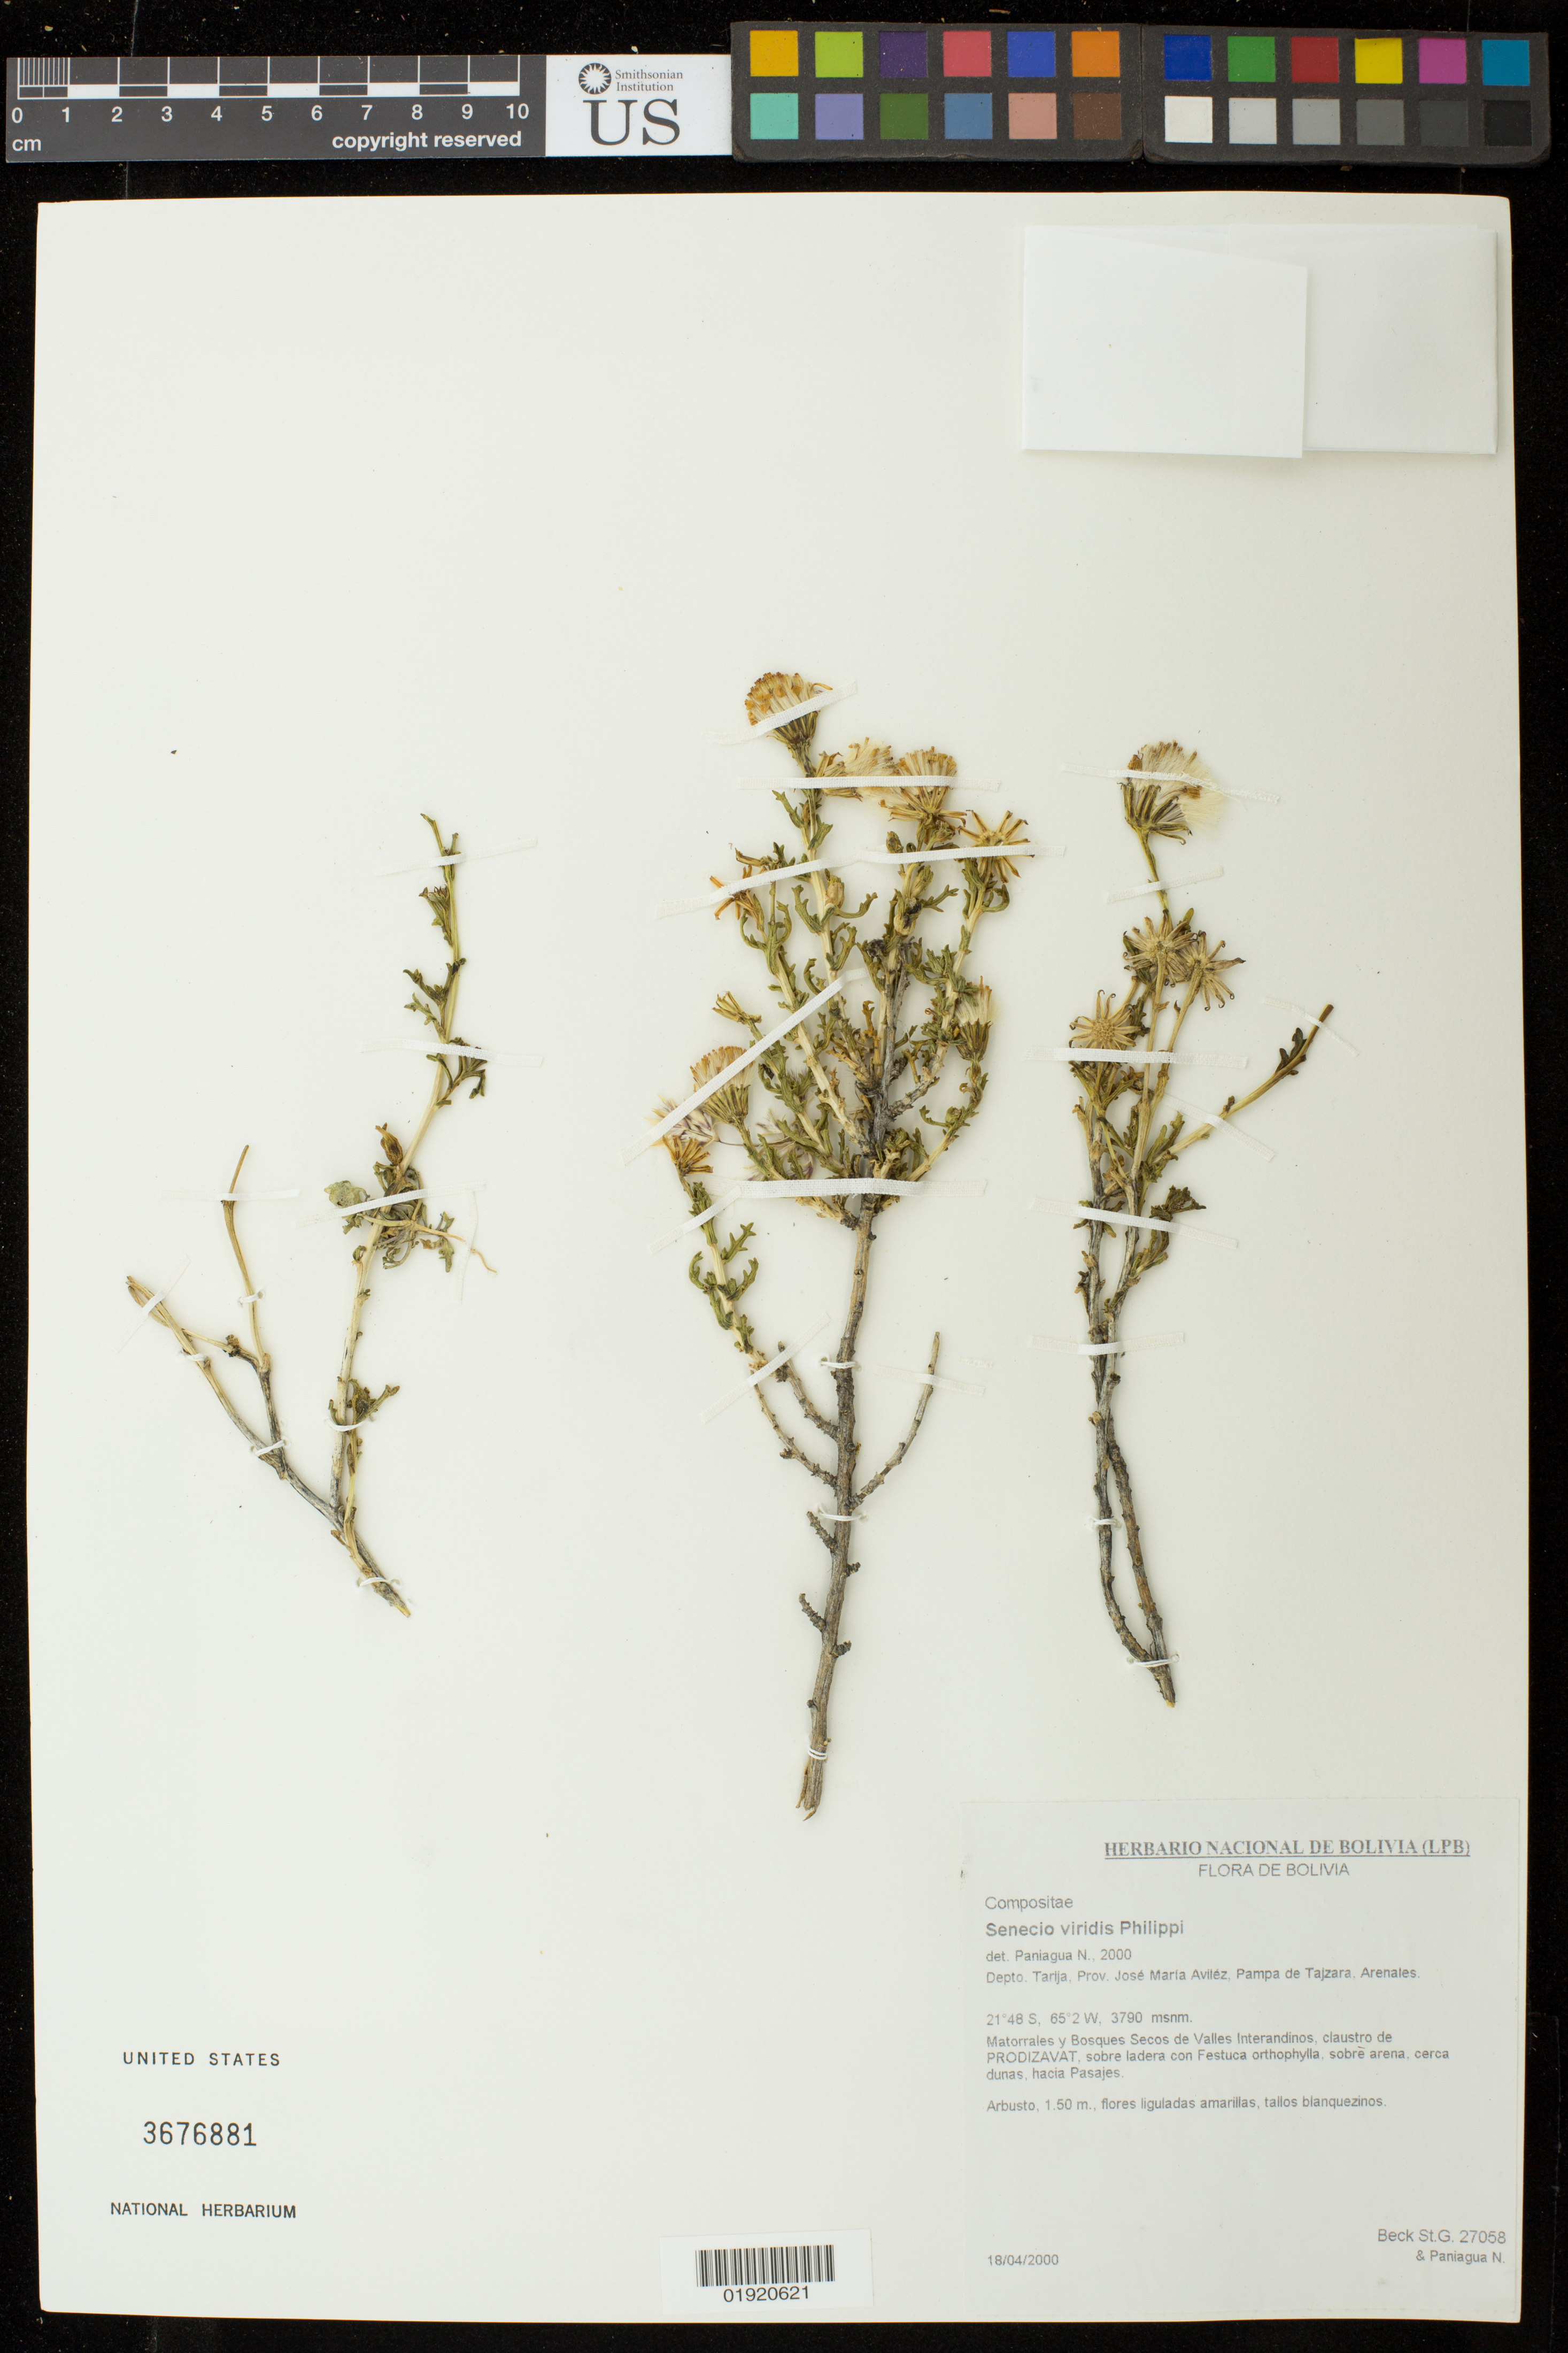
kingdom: Plantae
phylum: Tracheophyta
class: Magnoliopsida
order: Asterales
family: Asteraceae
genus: Senecio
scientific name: Senecio viridis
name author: Phil.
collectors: S. Beck & N. Paniagua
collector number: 27058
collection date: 2000-04-18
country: Bolivia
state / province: Tarija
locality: Depto. Tarija, Prov. Jose Maria Avilez, pampa de Tajzara, Arenales.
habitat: Matorrales y Bosques Secos de Valles Interandinos, claustro de PRODIZAVAT, sobre ladera con Festuca orthophylla, sobre arena, cerca dunas, hacia Pasajes.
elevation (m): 3790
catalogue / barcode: US 3676881